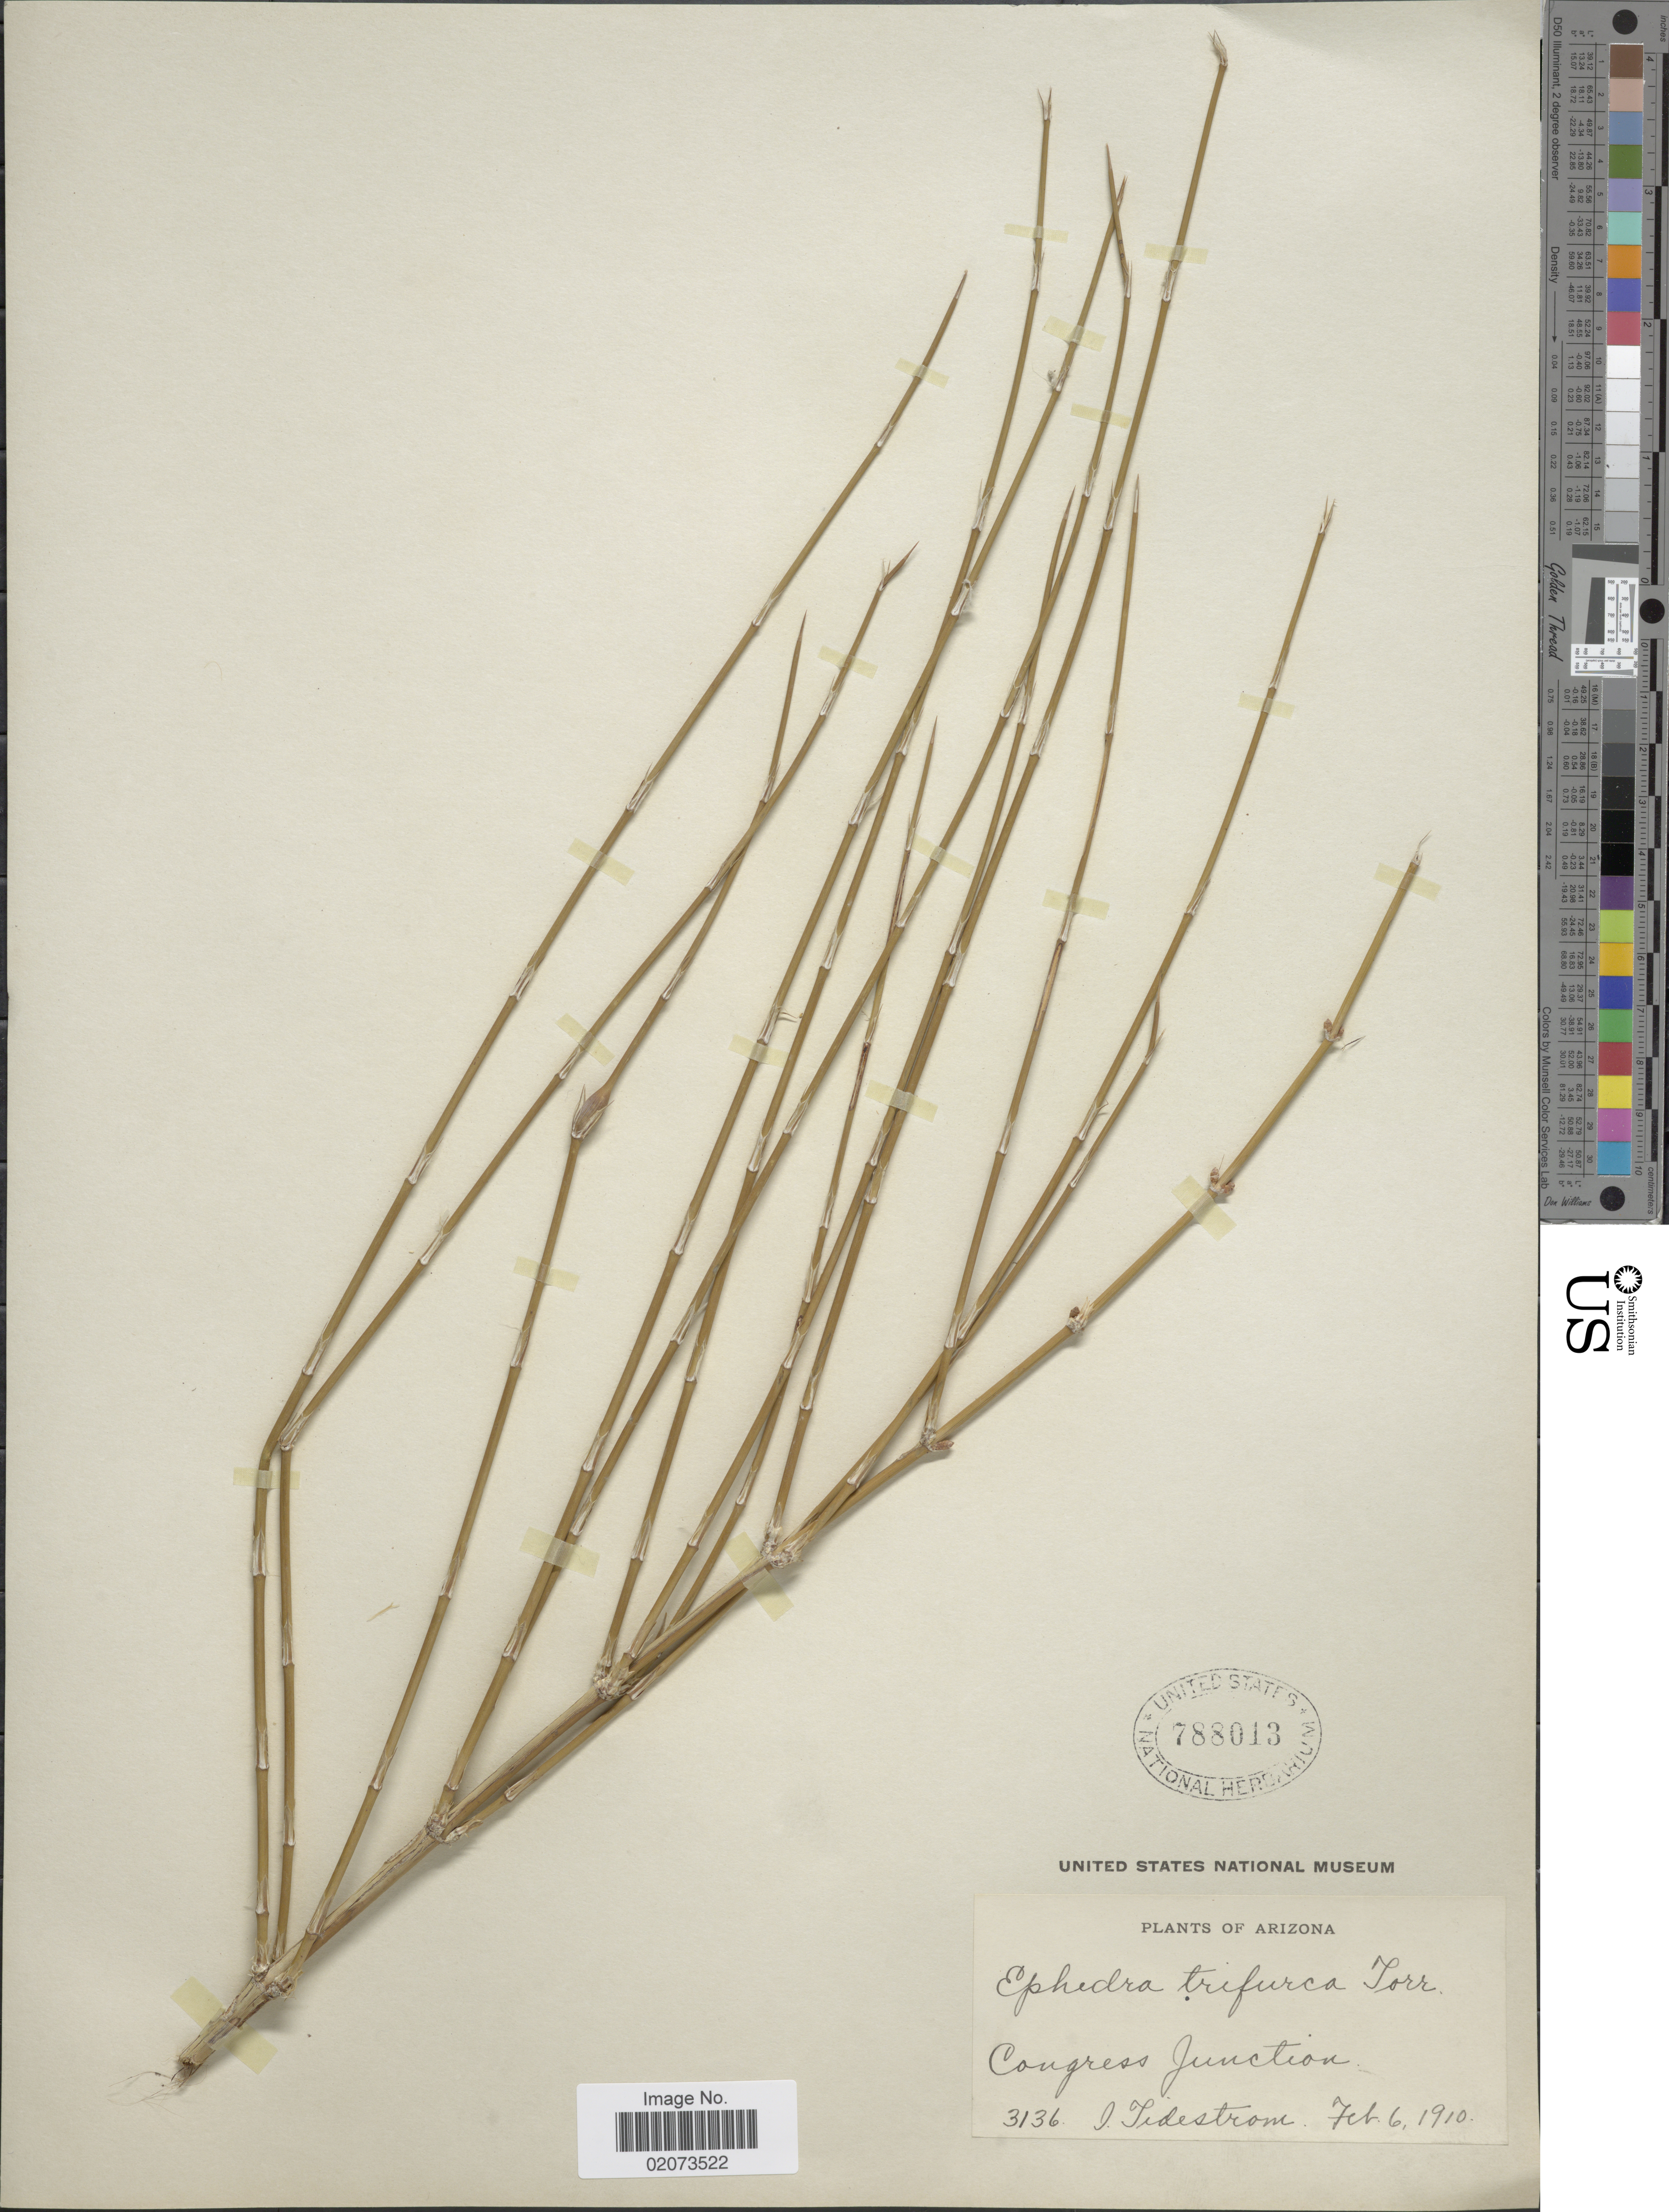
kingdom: Plantae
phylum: Tracheophyta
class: Gnetopsida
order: Ephedrales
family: Ephedraceae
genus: Ephedra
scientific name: Ephedra trifurca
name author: Torr. ex S. Watson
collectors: I. F. Tidestrom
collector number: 3136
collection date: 1910-02-06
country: United States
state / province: Arizona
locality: Congress Junction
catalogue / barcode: US 788013